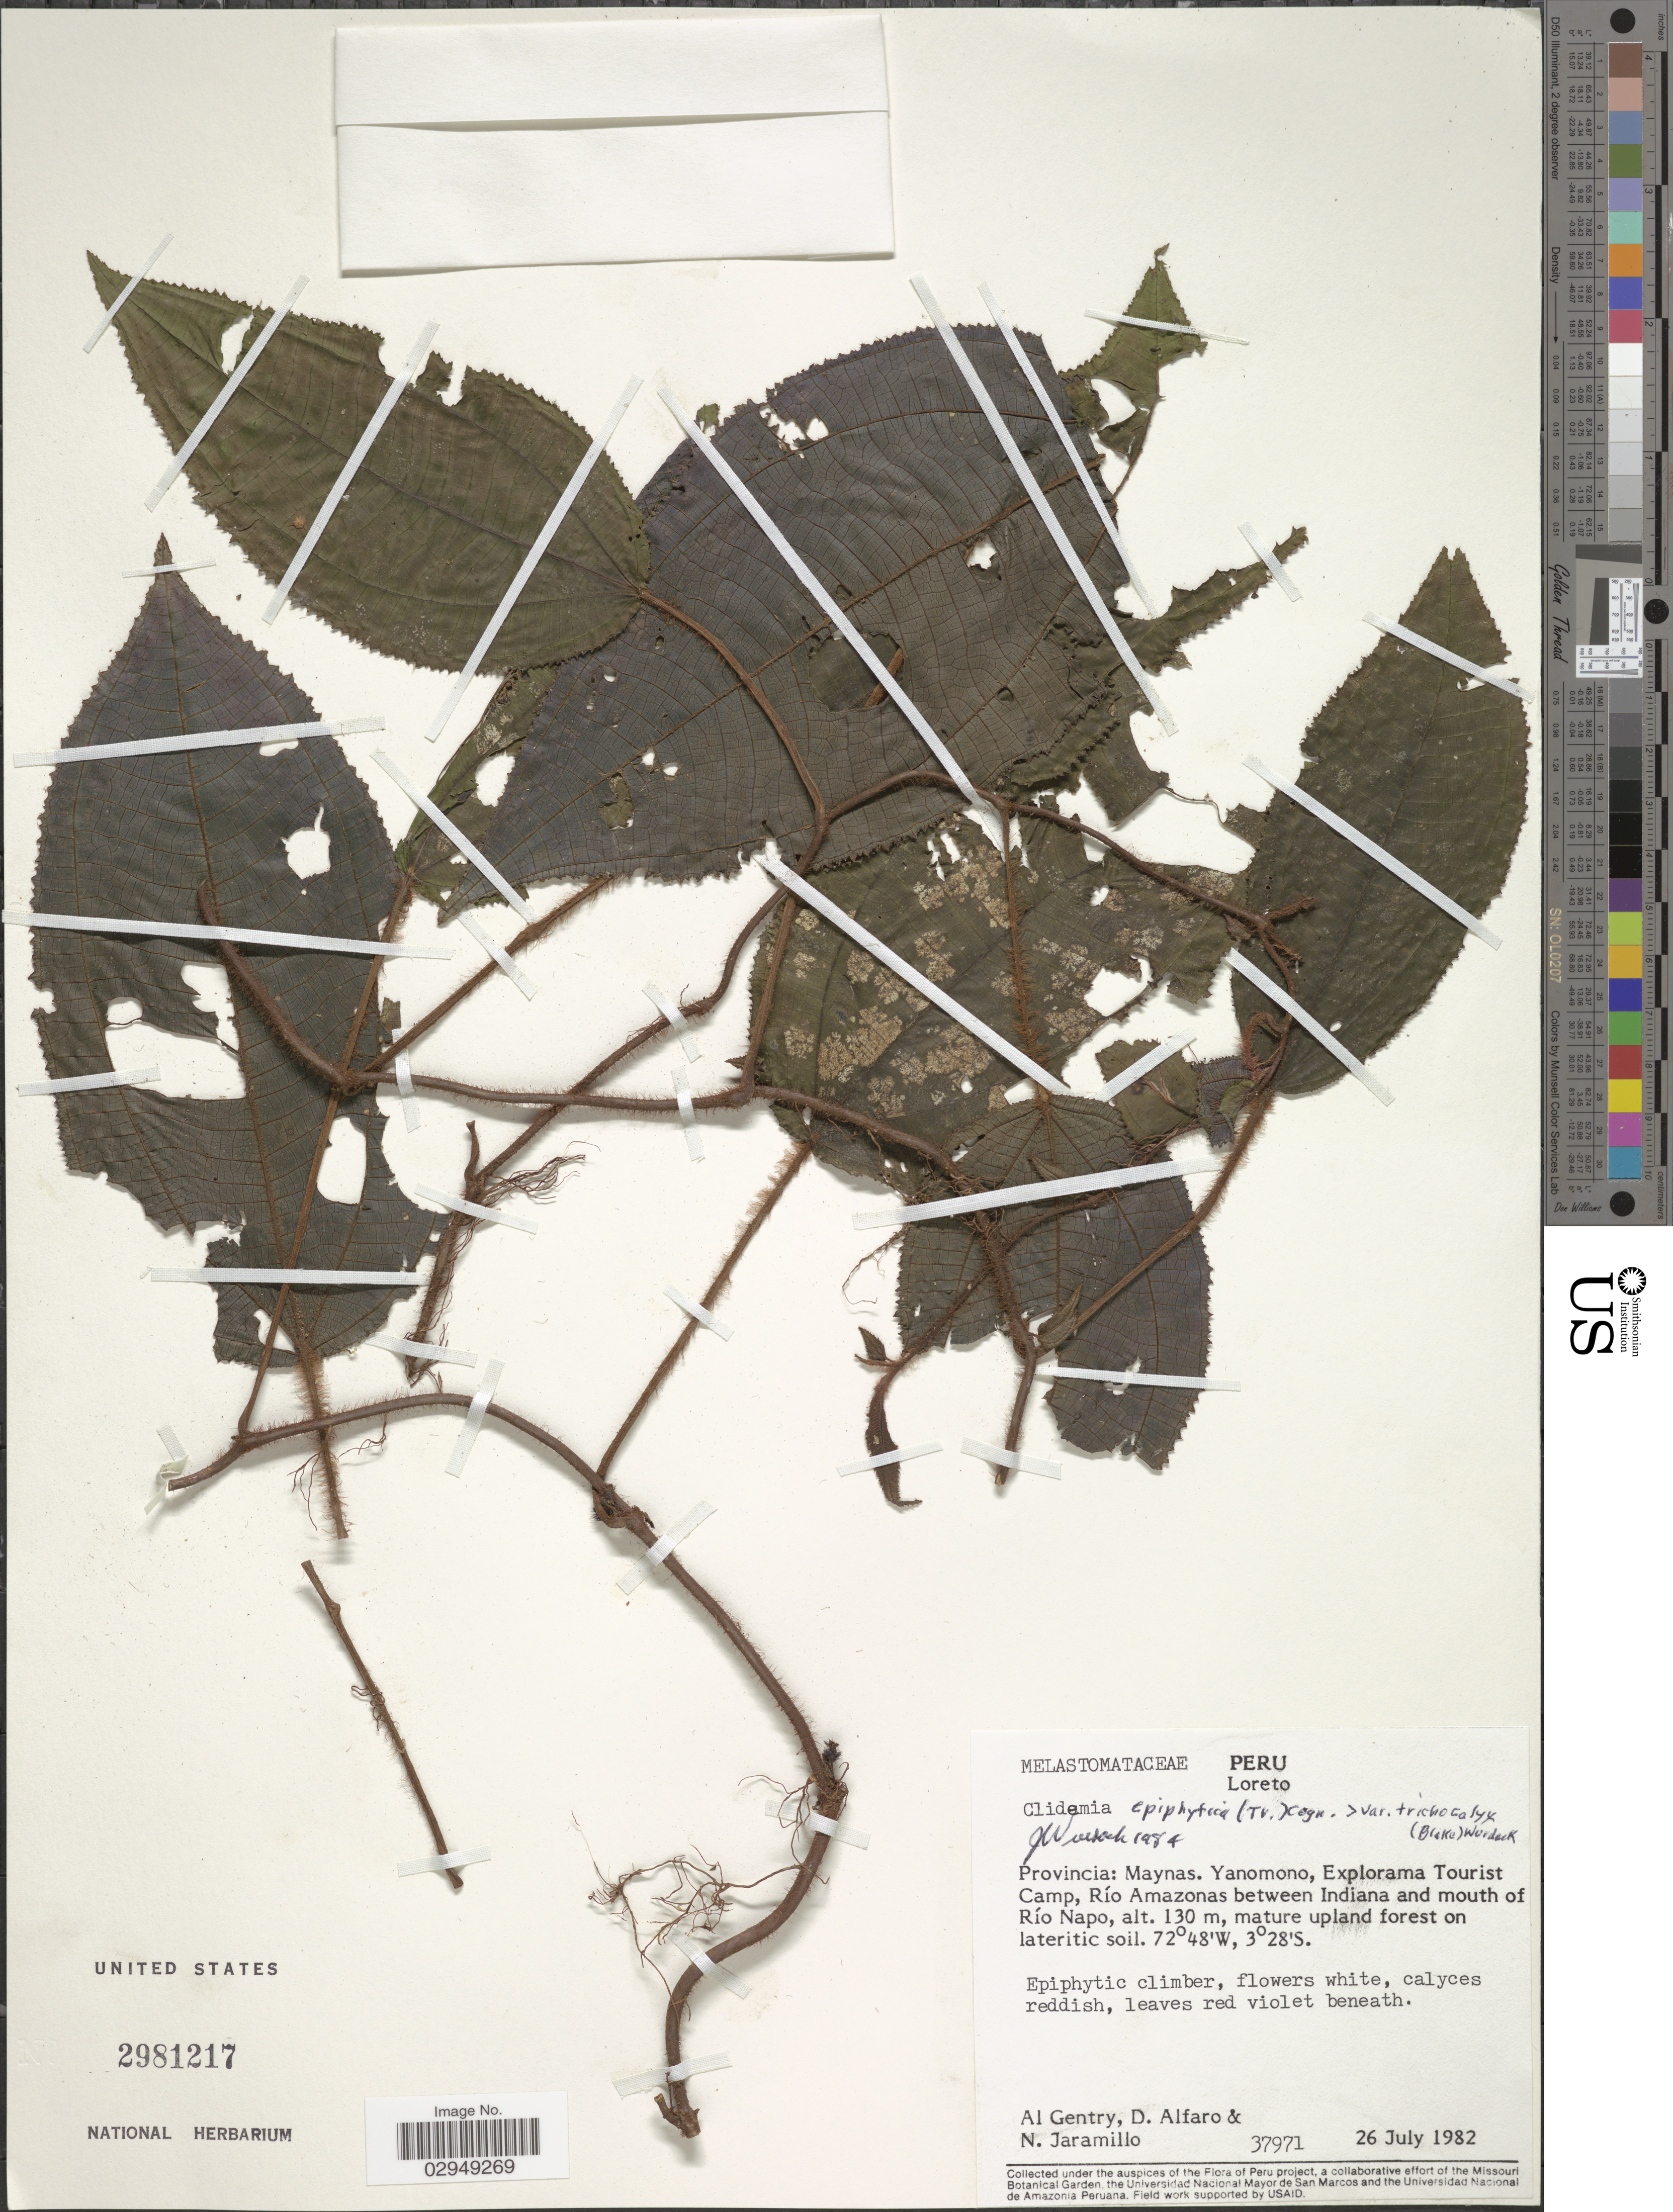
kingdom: Plantae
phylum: Tracheophyta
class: Magnoliopsida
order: Myrtales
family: Melastomataceae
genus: Clidemia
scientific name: Clidemia epiphytica var. trichocalyx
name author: (S.F. Blake) Wurdack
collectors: A. H. Gentry, D. Alfaro & N. Jaramillo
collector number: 37971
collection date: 1982-07-26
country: Peru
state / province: Loreto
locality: Provincia Maynas, Yanomono, Explorama Tourist Camp, Río Amazonas between Indiana and mouth of Río Napo.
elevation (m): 130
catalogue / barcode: US 2981217